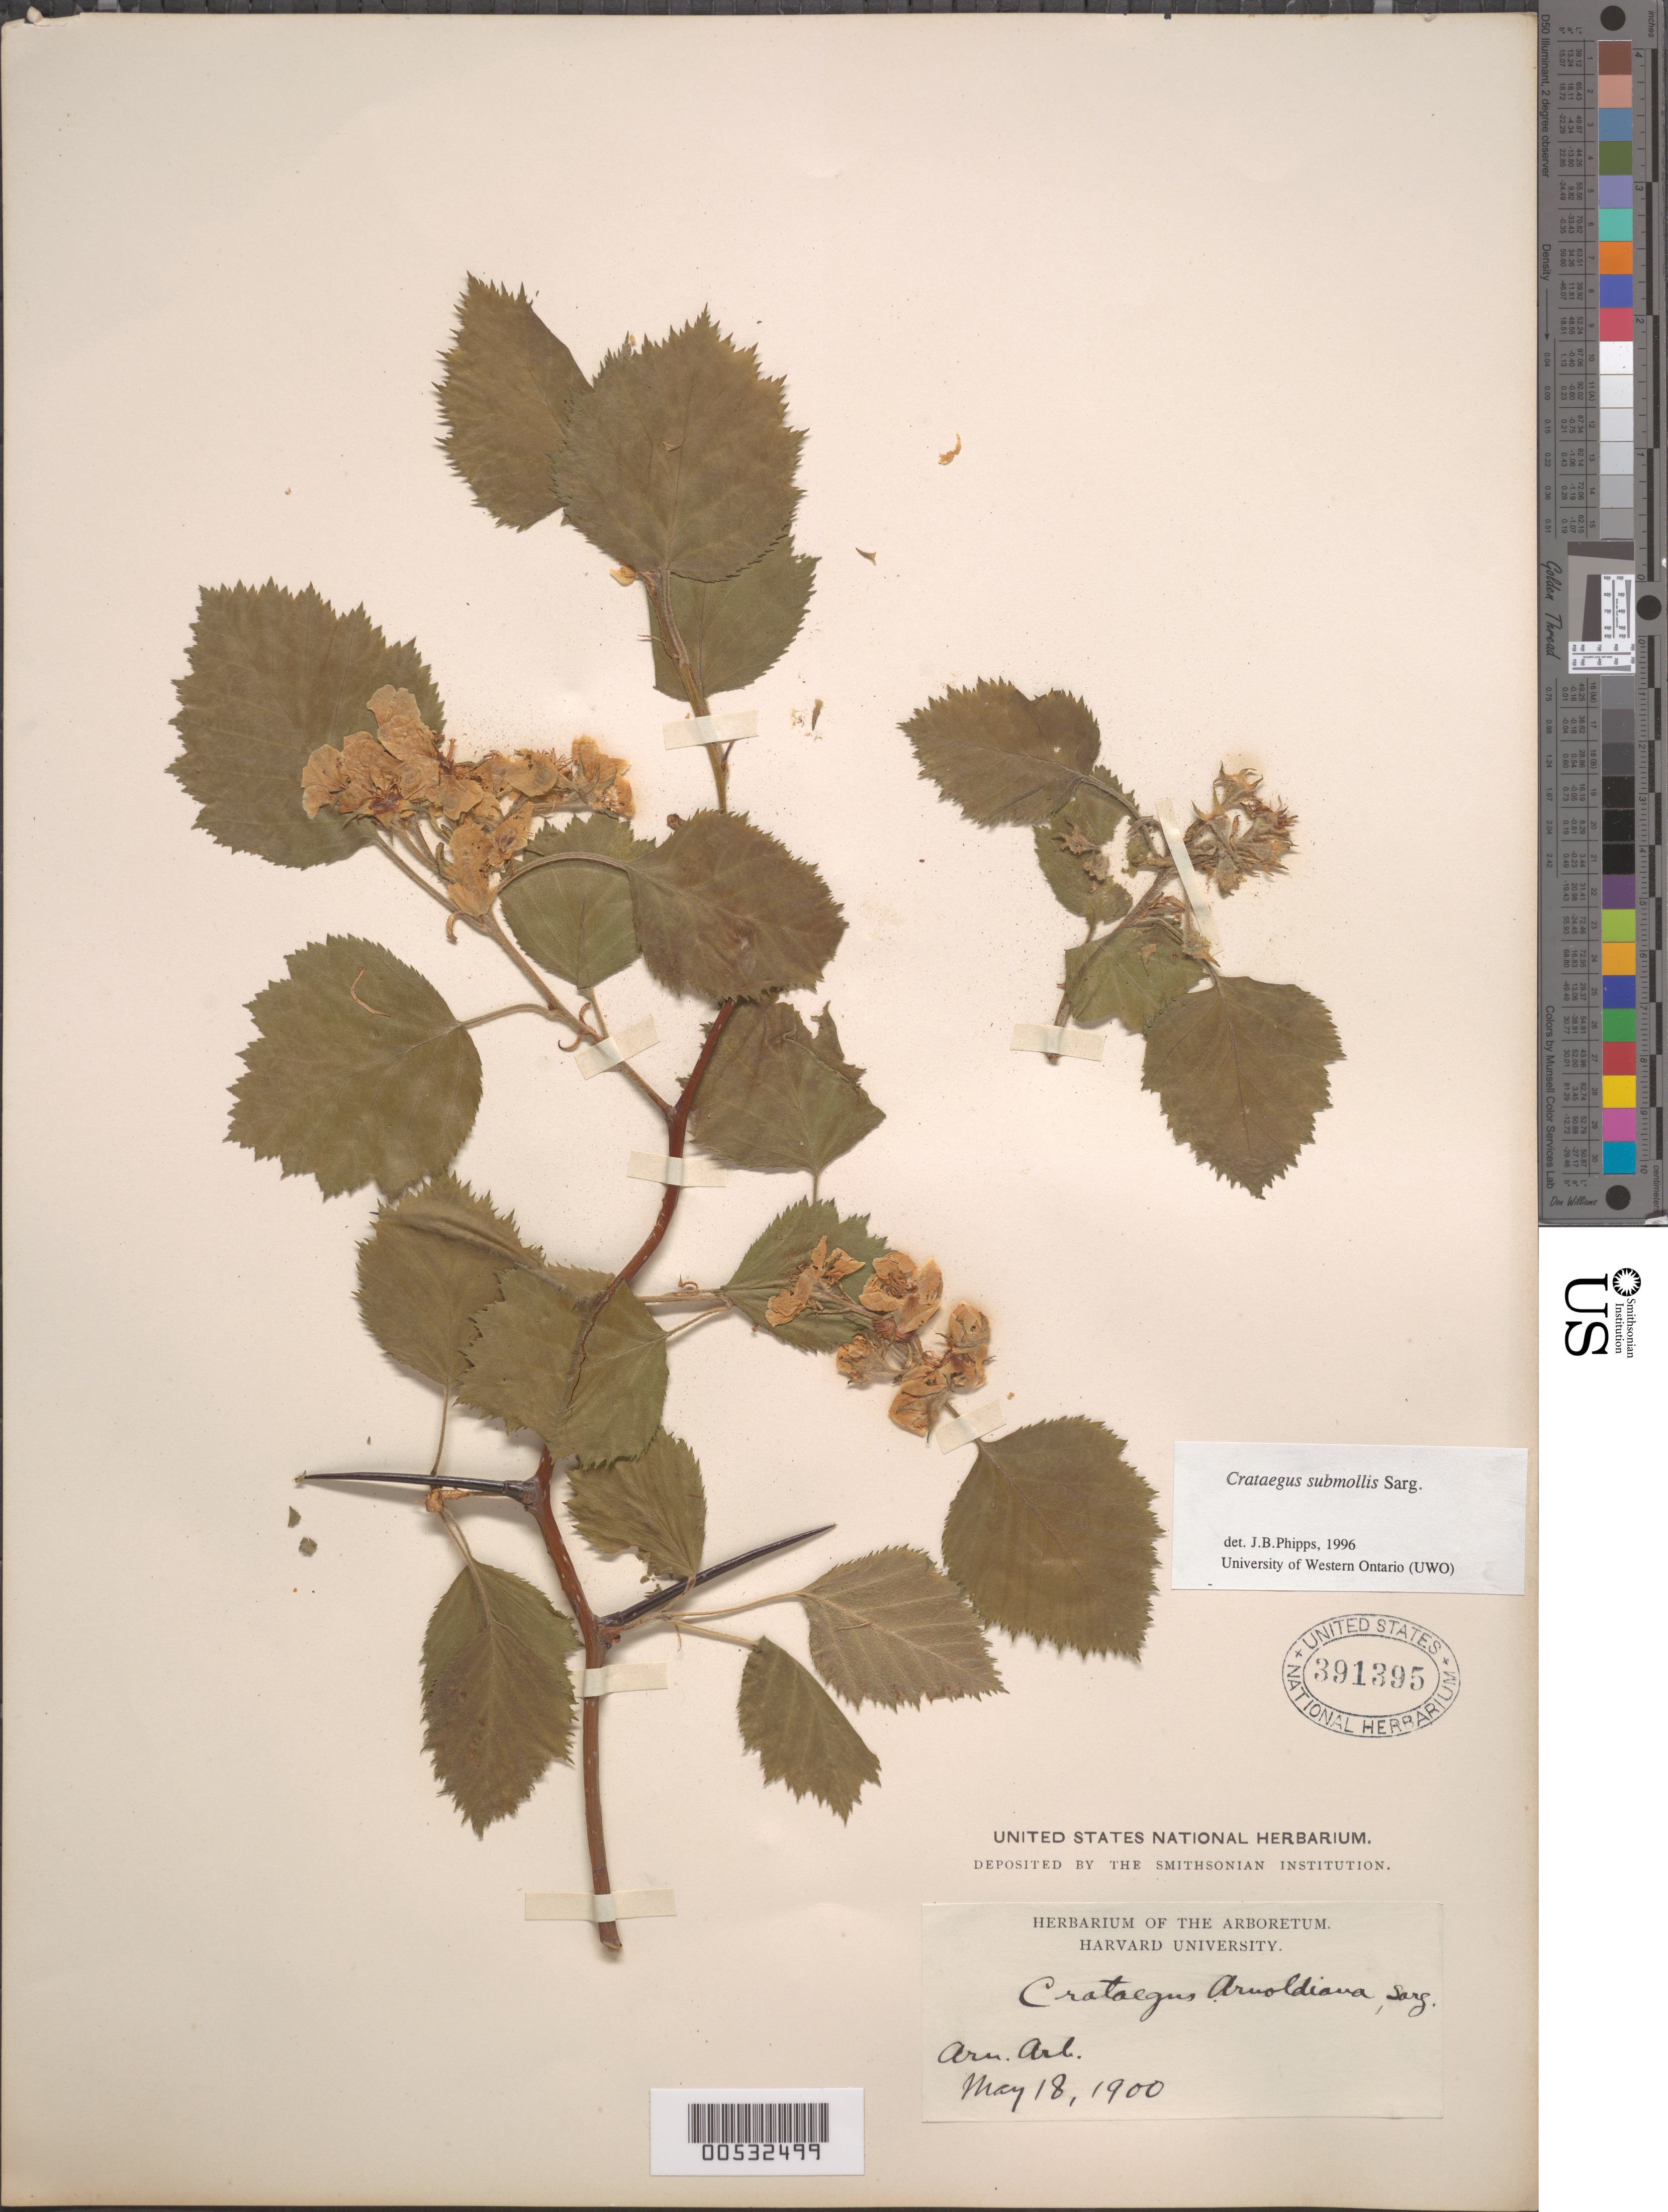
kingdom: Plantae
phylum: Tracheophyta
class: Magnoliopsida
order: Rosales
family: Rosaceae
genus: Crataegus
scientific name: Crataegus submollis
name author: Sarg.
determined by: Phipps, James B., (UWO), University of Western Ontario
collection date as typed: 18 May 1900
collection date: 1900-05-18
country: United States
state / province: Massachusetts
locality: Arnold Arboretum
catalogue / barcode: US 391395